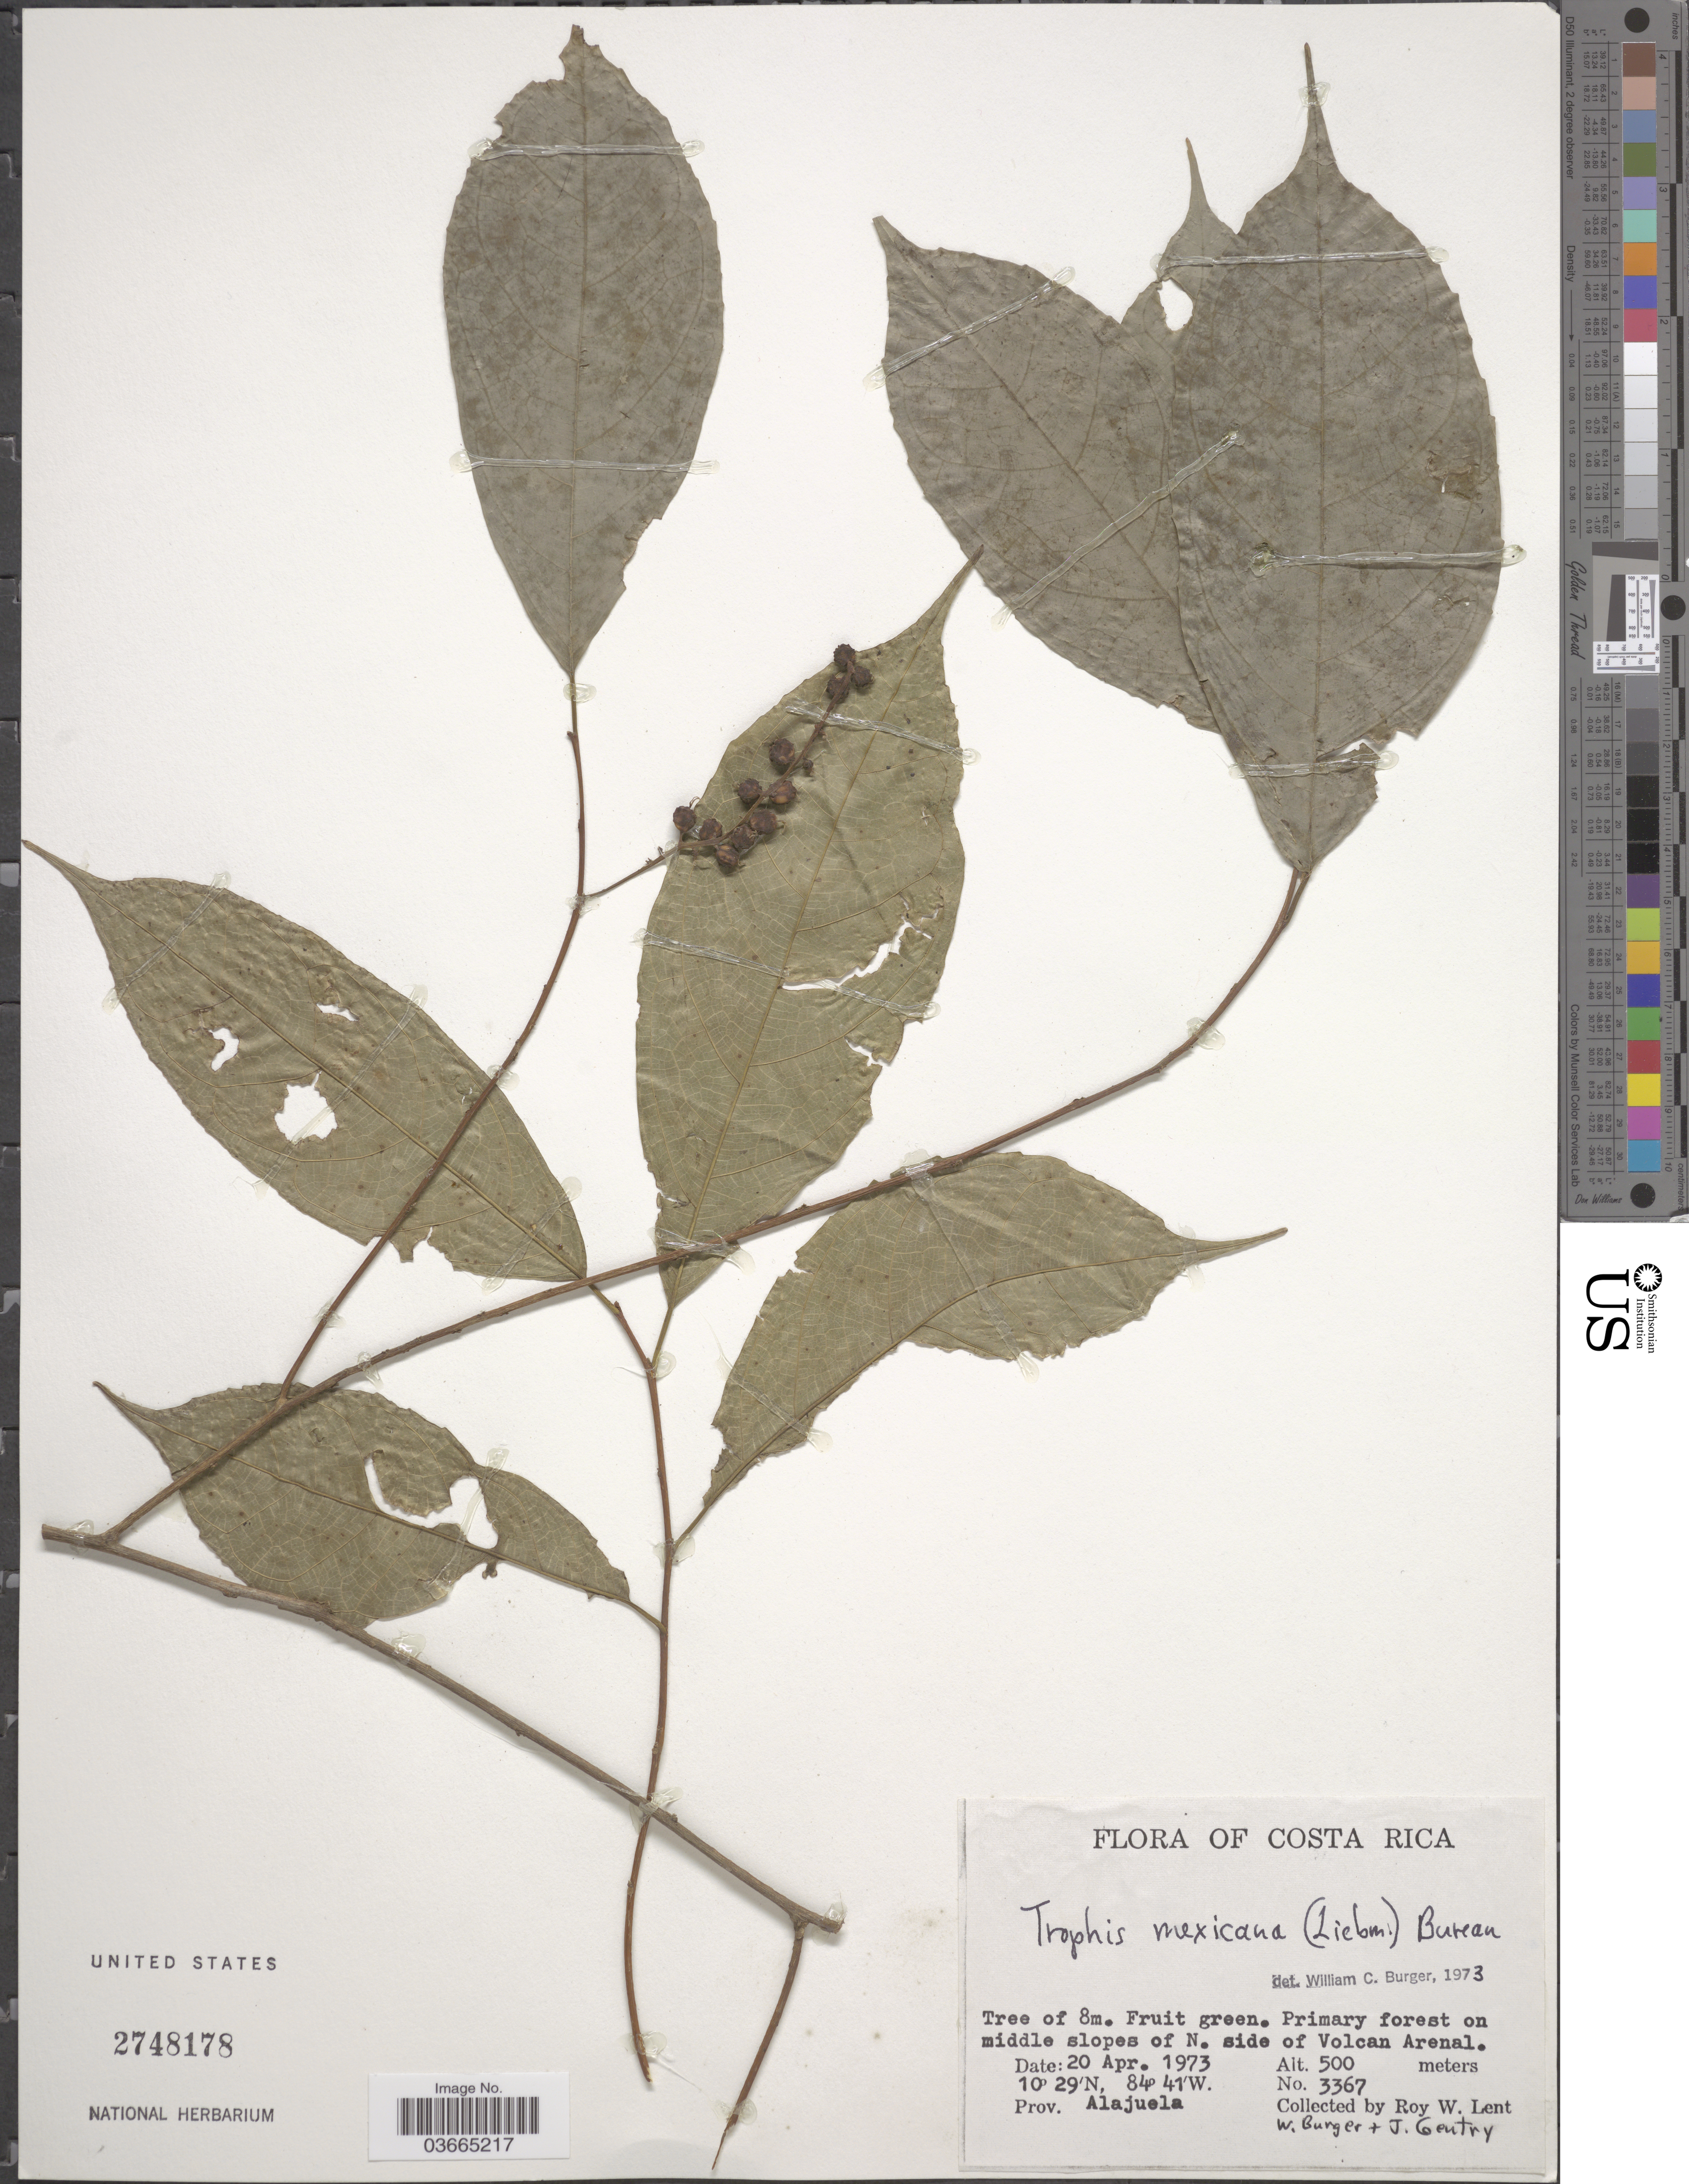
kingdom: Plantae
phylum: Tracheophyta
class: Magnoliopsida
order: Rosales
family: Moraceae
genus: Trophis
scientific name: Trophis mexicana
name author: (Liebm.) Bureau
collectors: R. W. Lent, W. Burger & J. Gentry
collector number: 3367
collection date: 1973-04-20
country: Costa Rica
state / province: Alajuela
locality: Primary forest on middle slopes of N. side of Volcan Arenal.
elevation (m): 500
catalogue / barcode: US 2748178